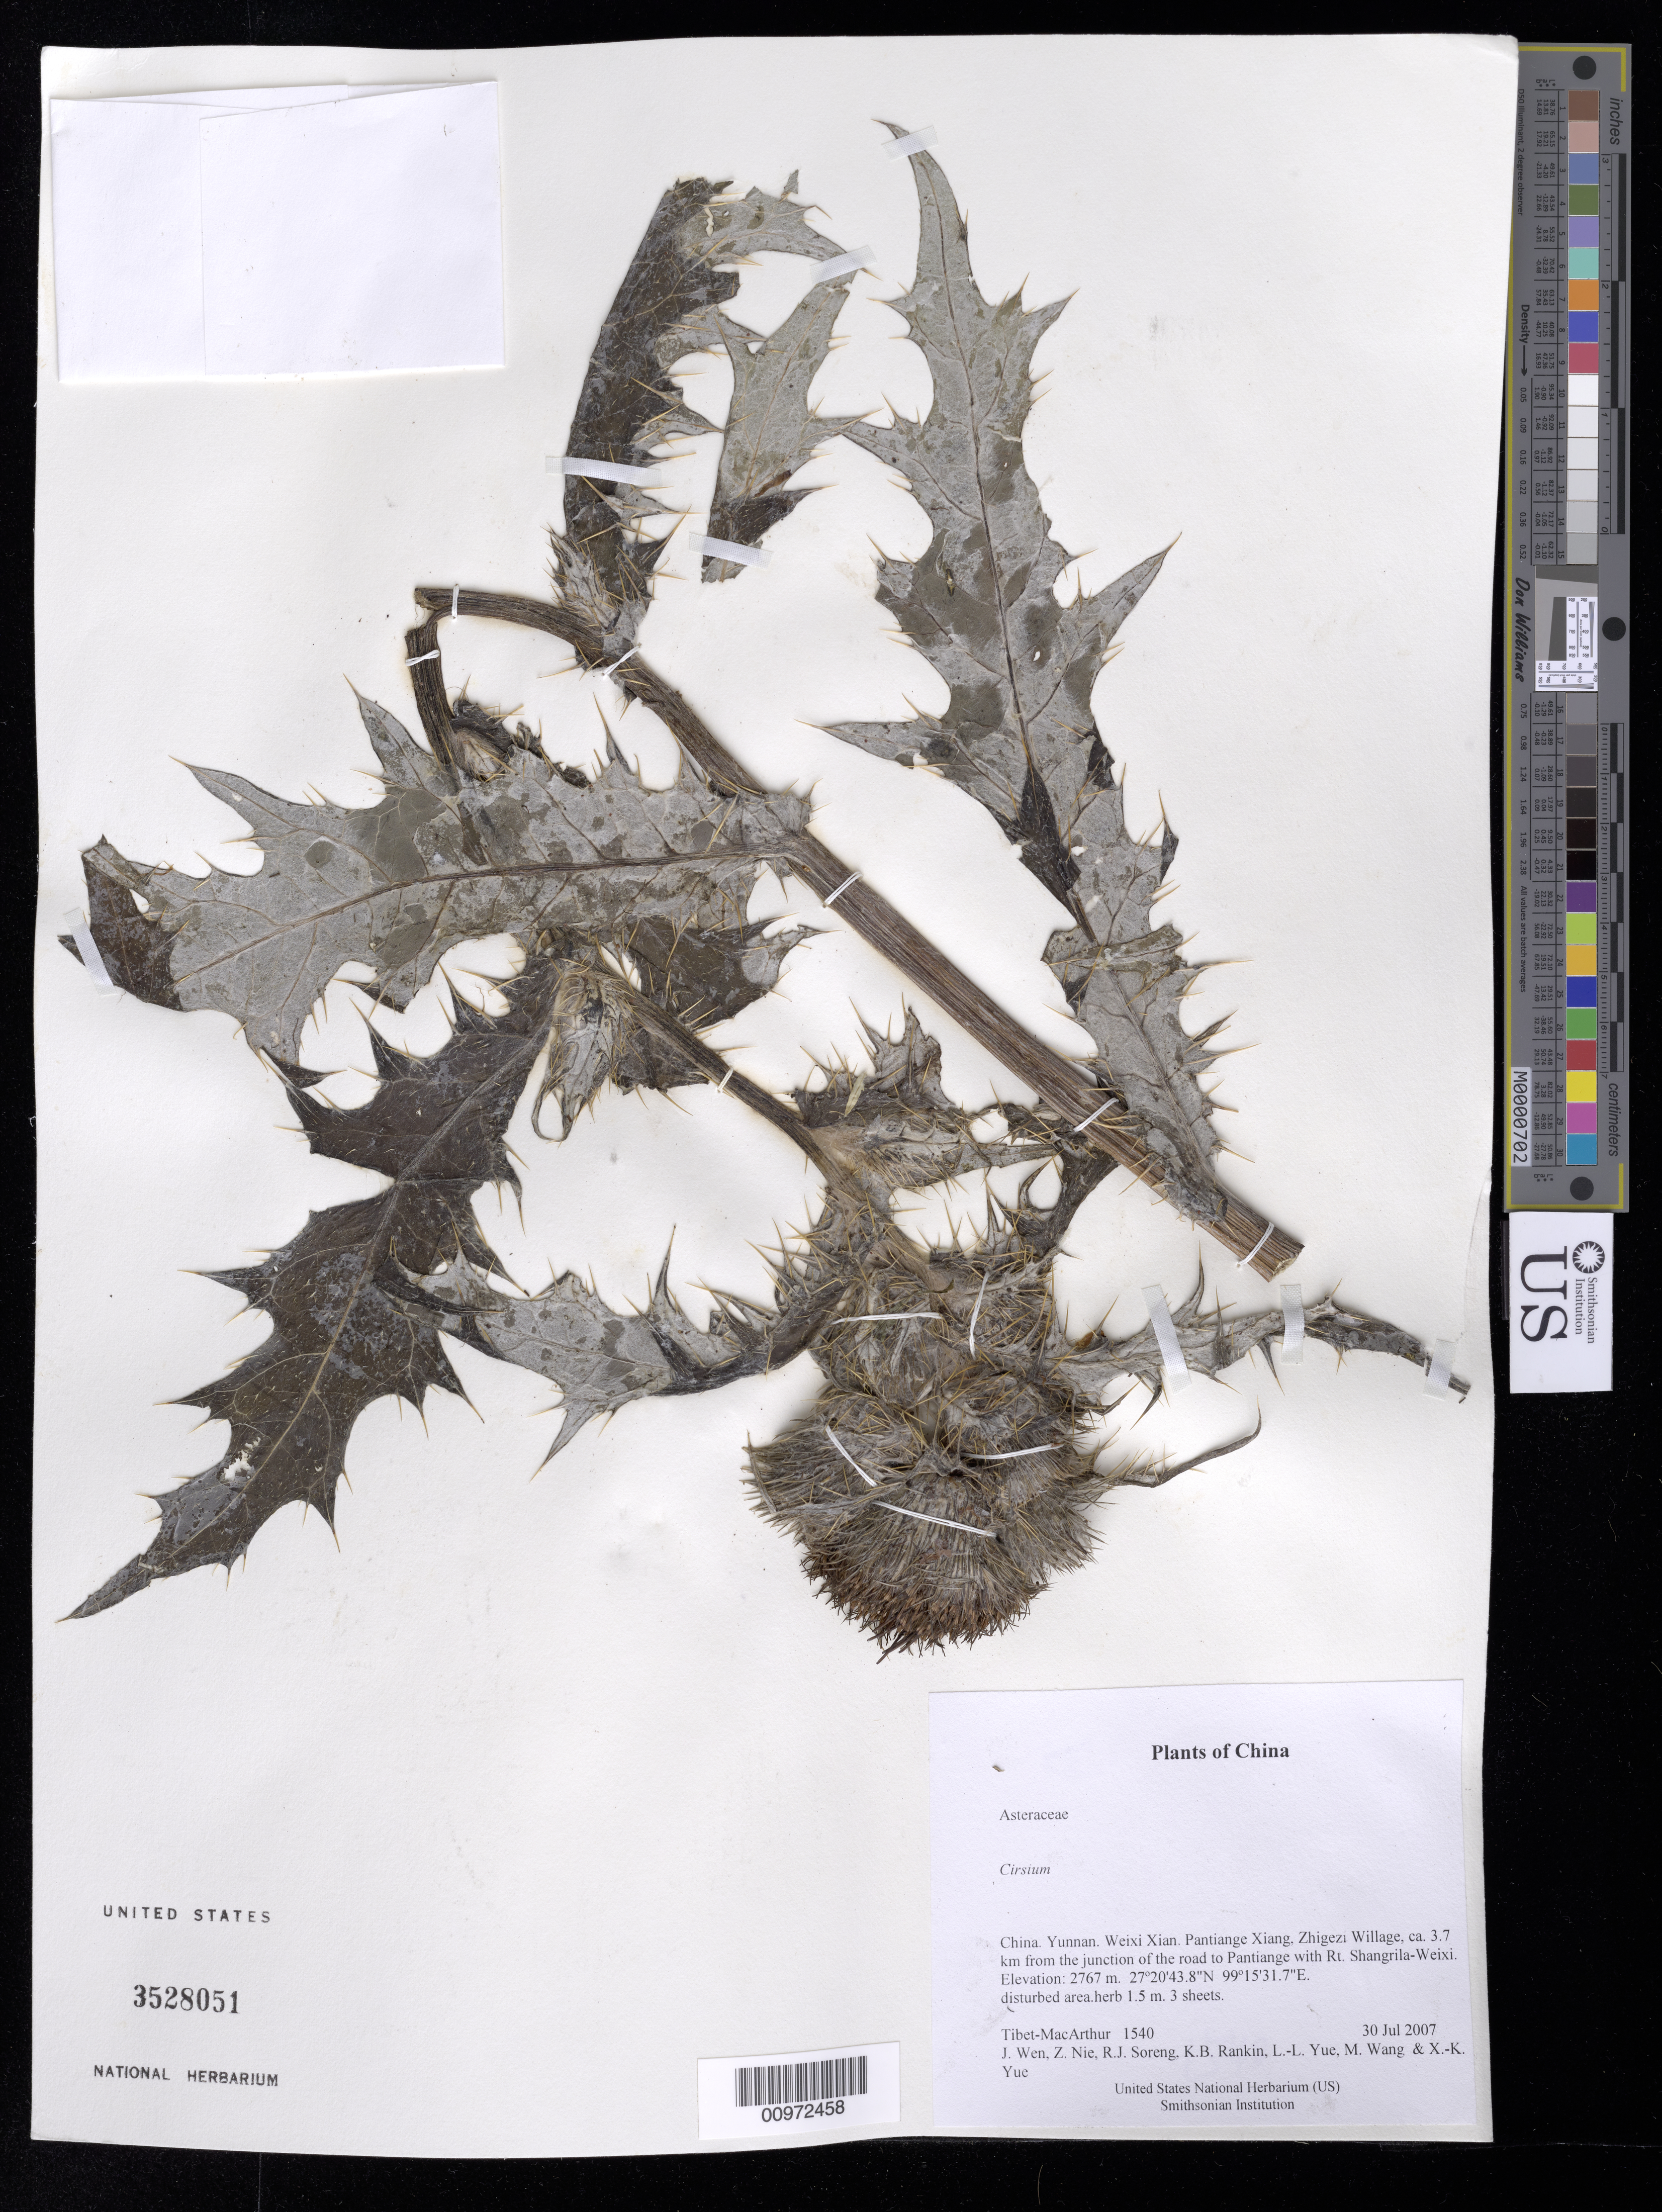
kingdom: Plantae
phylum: Tracheophyta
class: Magnoliopsida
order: Asterales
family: Asteraceae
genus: Cirsium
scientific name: Cirsium sp.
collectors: Tibet-MacArthur, J. Wen, Z. Nie, R. J. Soreng, K. Rankin, L. Yue, M. Wang & X. Yue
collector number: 1540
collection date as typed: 30 Jul 2007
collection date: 2007-07-30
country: China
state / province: Yunnan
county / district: Weixi Xian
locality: Pantiange Xiang, Zhigezi Willage, ca. 3.7 km from the junction of the road to Pantiange with Rt. Shangrila-Weixi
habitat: disturbed area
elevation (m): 2767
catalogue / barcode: US 3528051